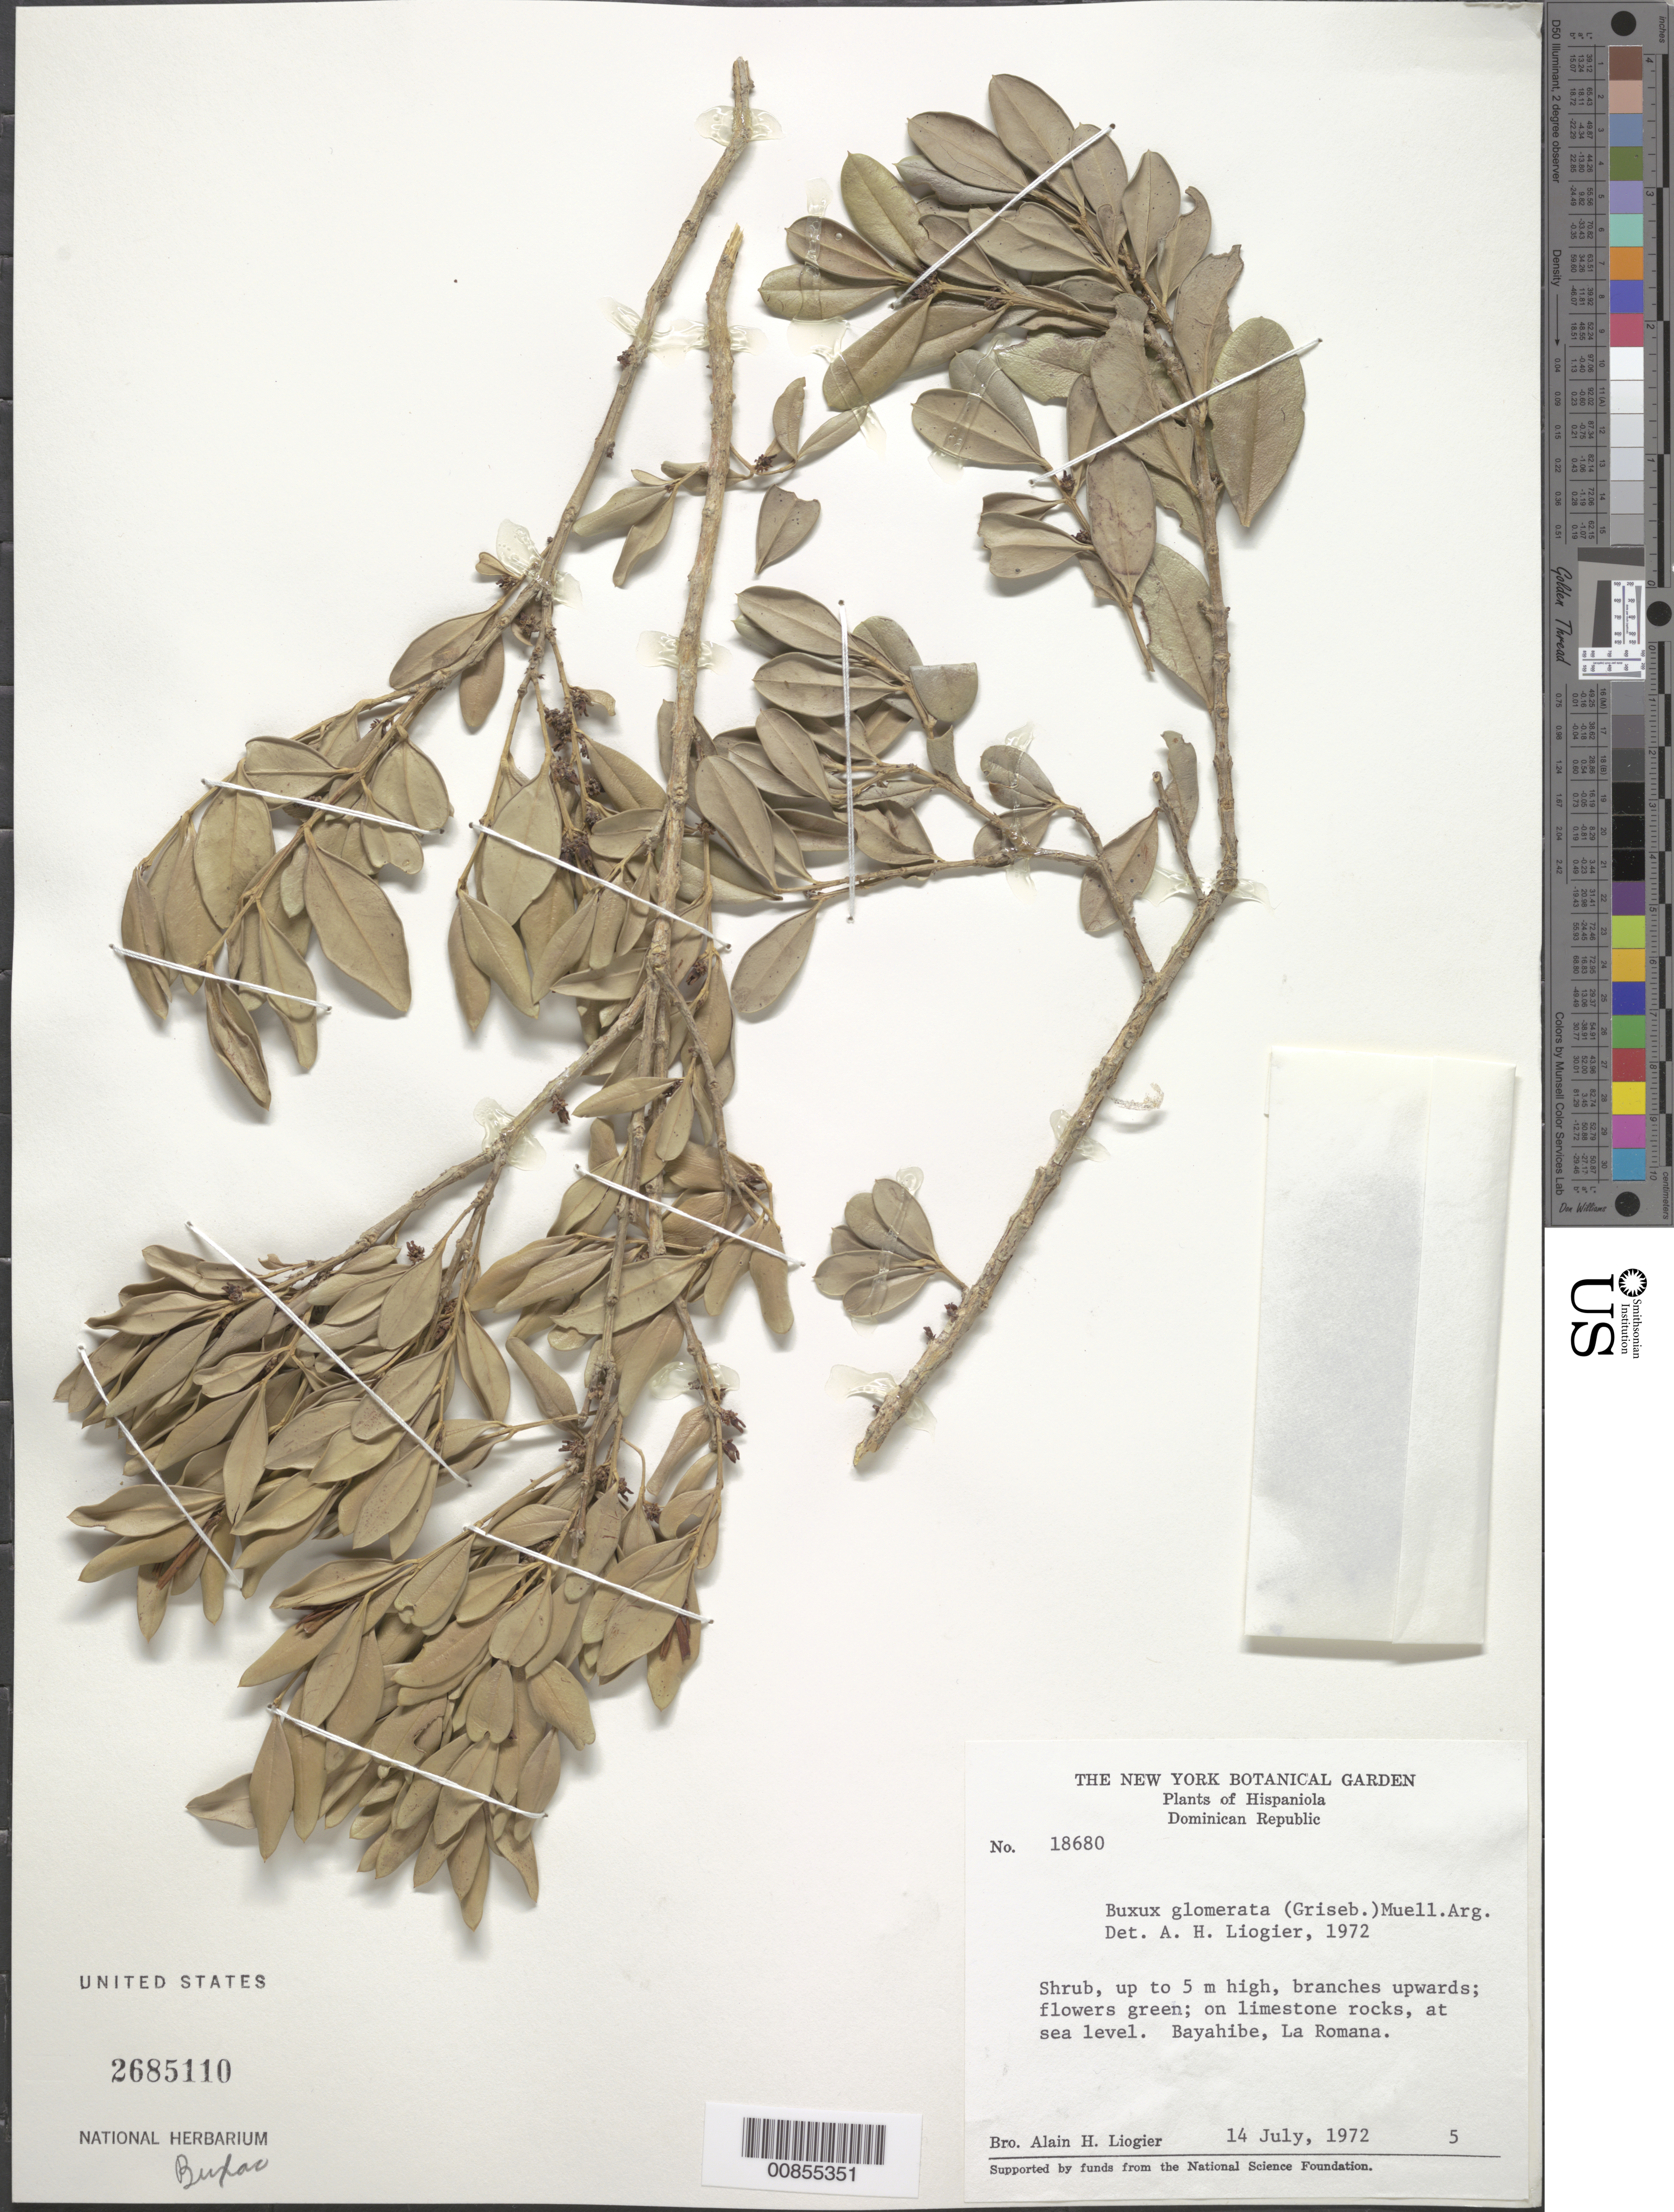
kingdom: Plantae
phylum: Tracheophyta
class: Magnoliopsida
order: Buxales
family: Buxaceae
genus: Buxus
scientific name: Buxus glomerata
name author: (Griseb.) Müll. Arg.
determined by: Liogier, Alain H.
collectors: A. H. Liogier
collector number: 18680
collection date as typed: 14 Jul 1972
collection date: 1972-07-14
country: Dominican Republic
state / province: La Romana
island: Hispaniola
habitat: On limestone rocks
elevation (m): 0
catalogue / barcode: US 2685110